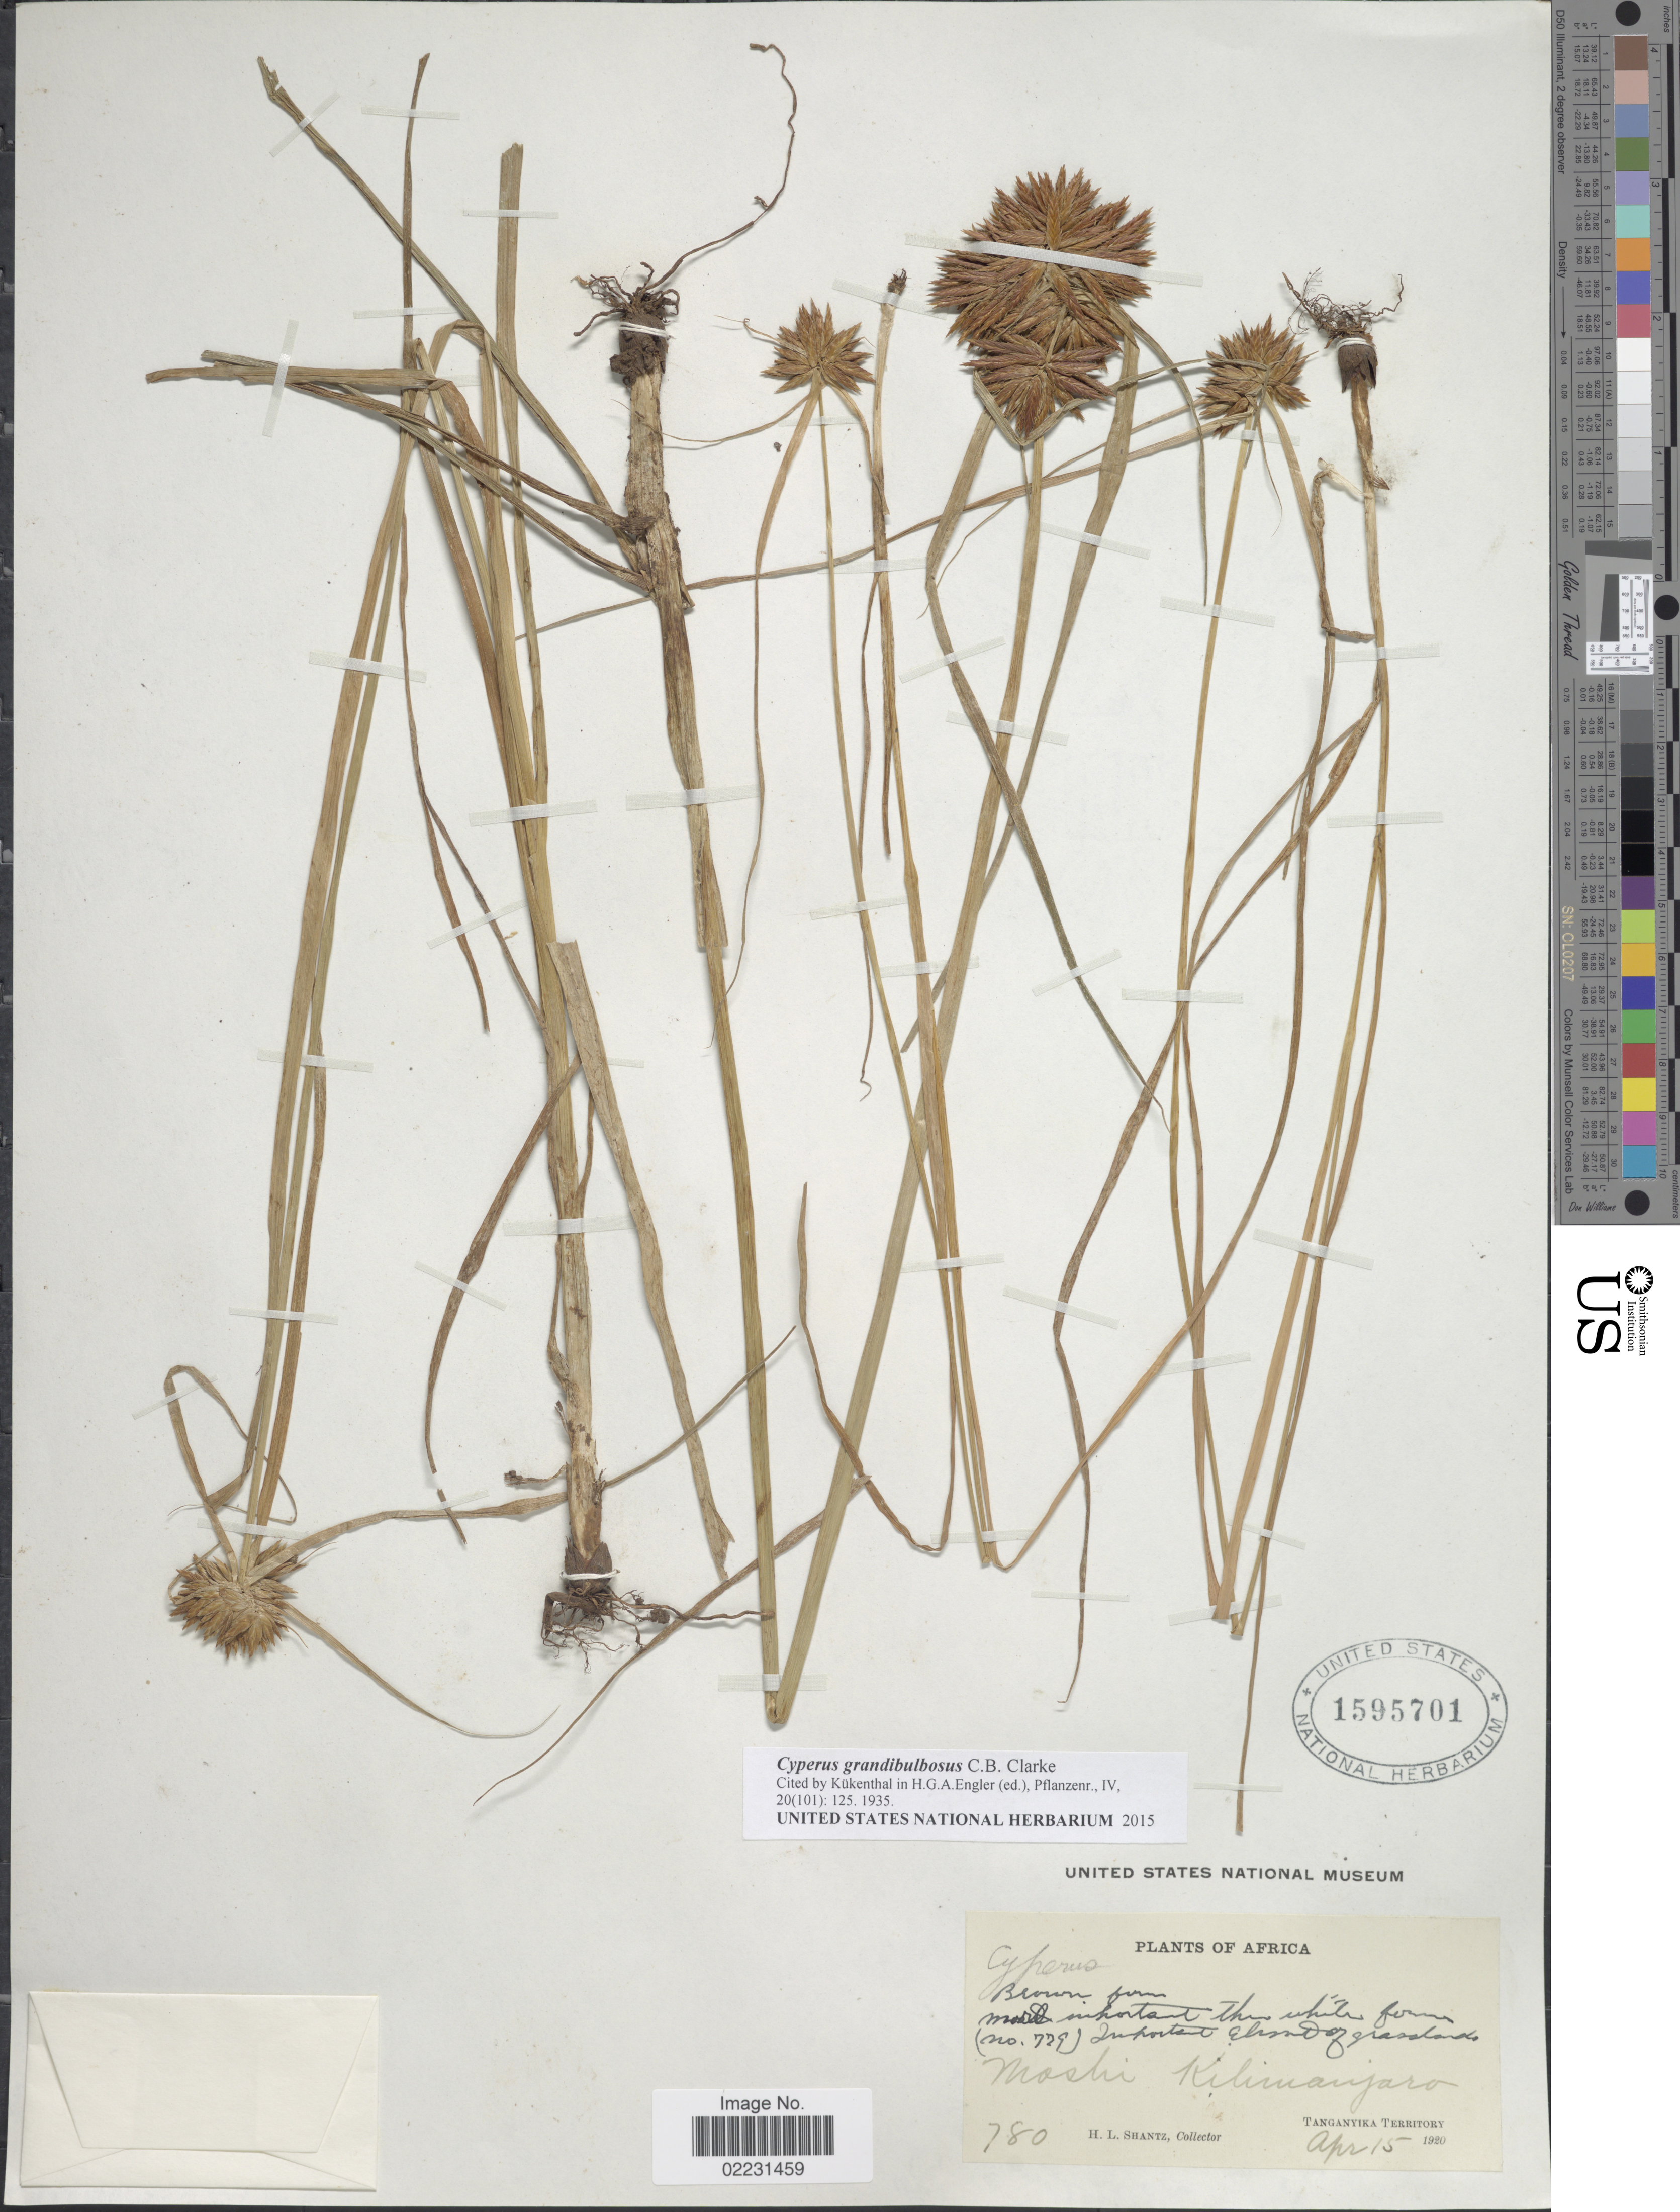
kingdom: Plantae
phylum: Tracheophyta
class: Liliopsida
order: Poales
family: Cyperaceae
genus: Cyperus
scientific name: Cyperus grandibulbosus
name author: C.B. Clarke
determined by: Strong, Mark T., (BOT), Smithsonian Institution - National Museum of Natural History (UNITED STATES)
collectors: H. Shantz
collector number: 780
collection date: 1920-04-15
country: Tanzania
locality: Africa. Moshi Kilimanjaro. Tanganyika Territory.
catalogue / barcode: US 1595701